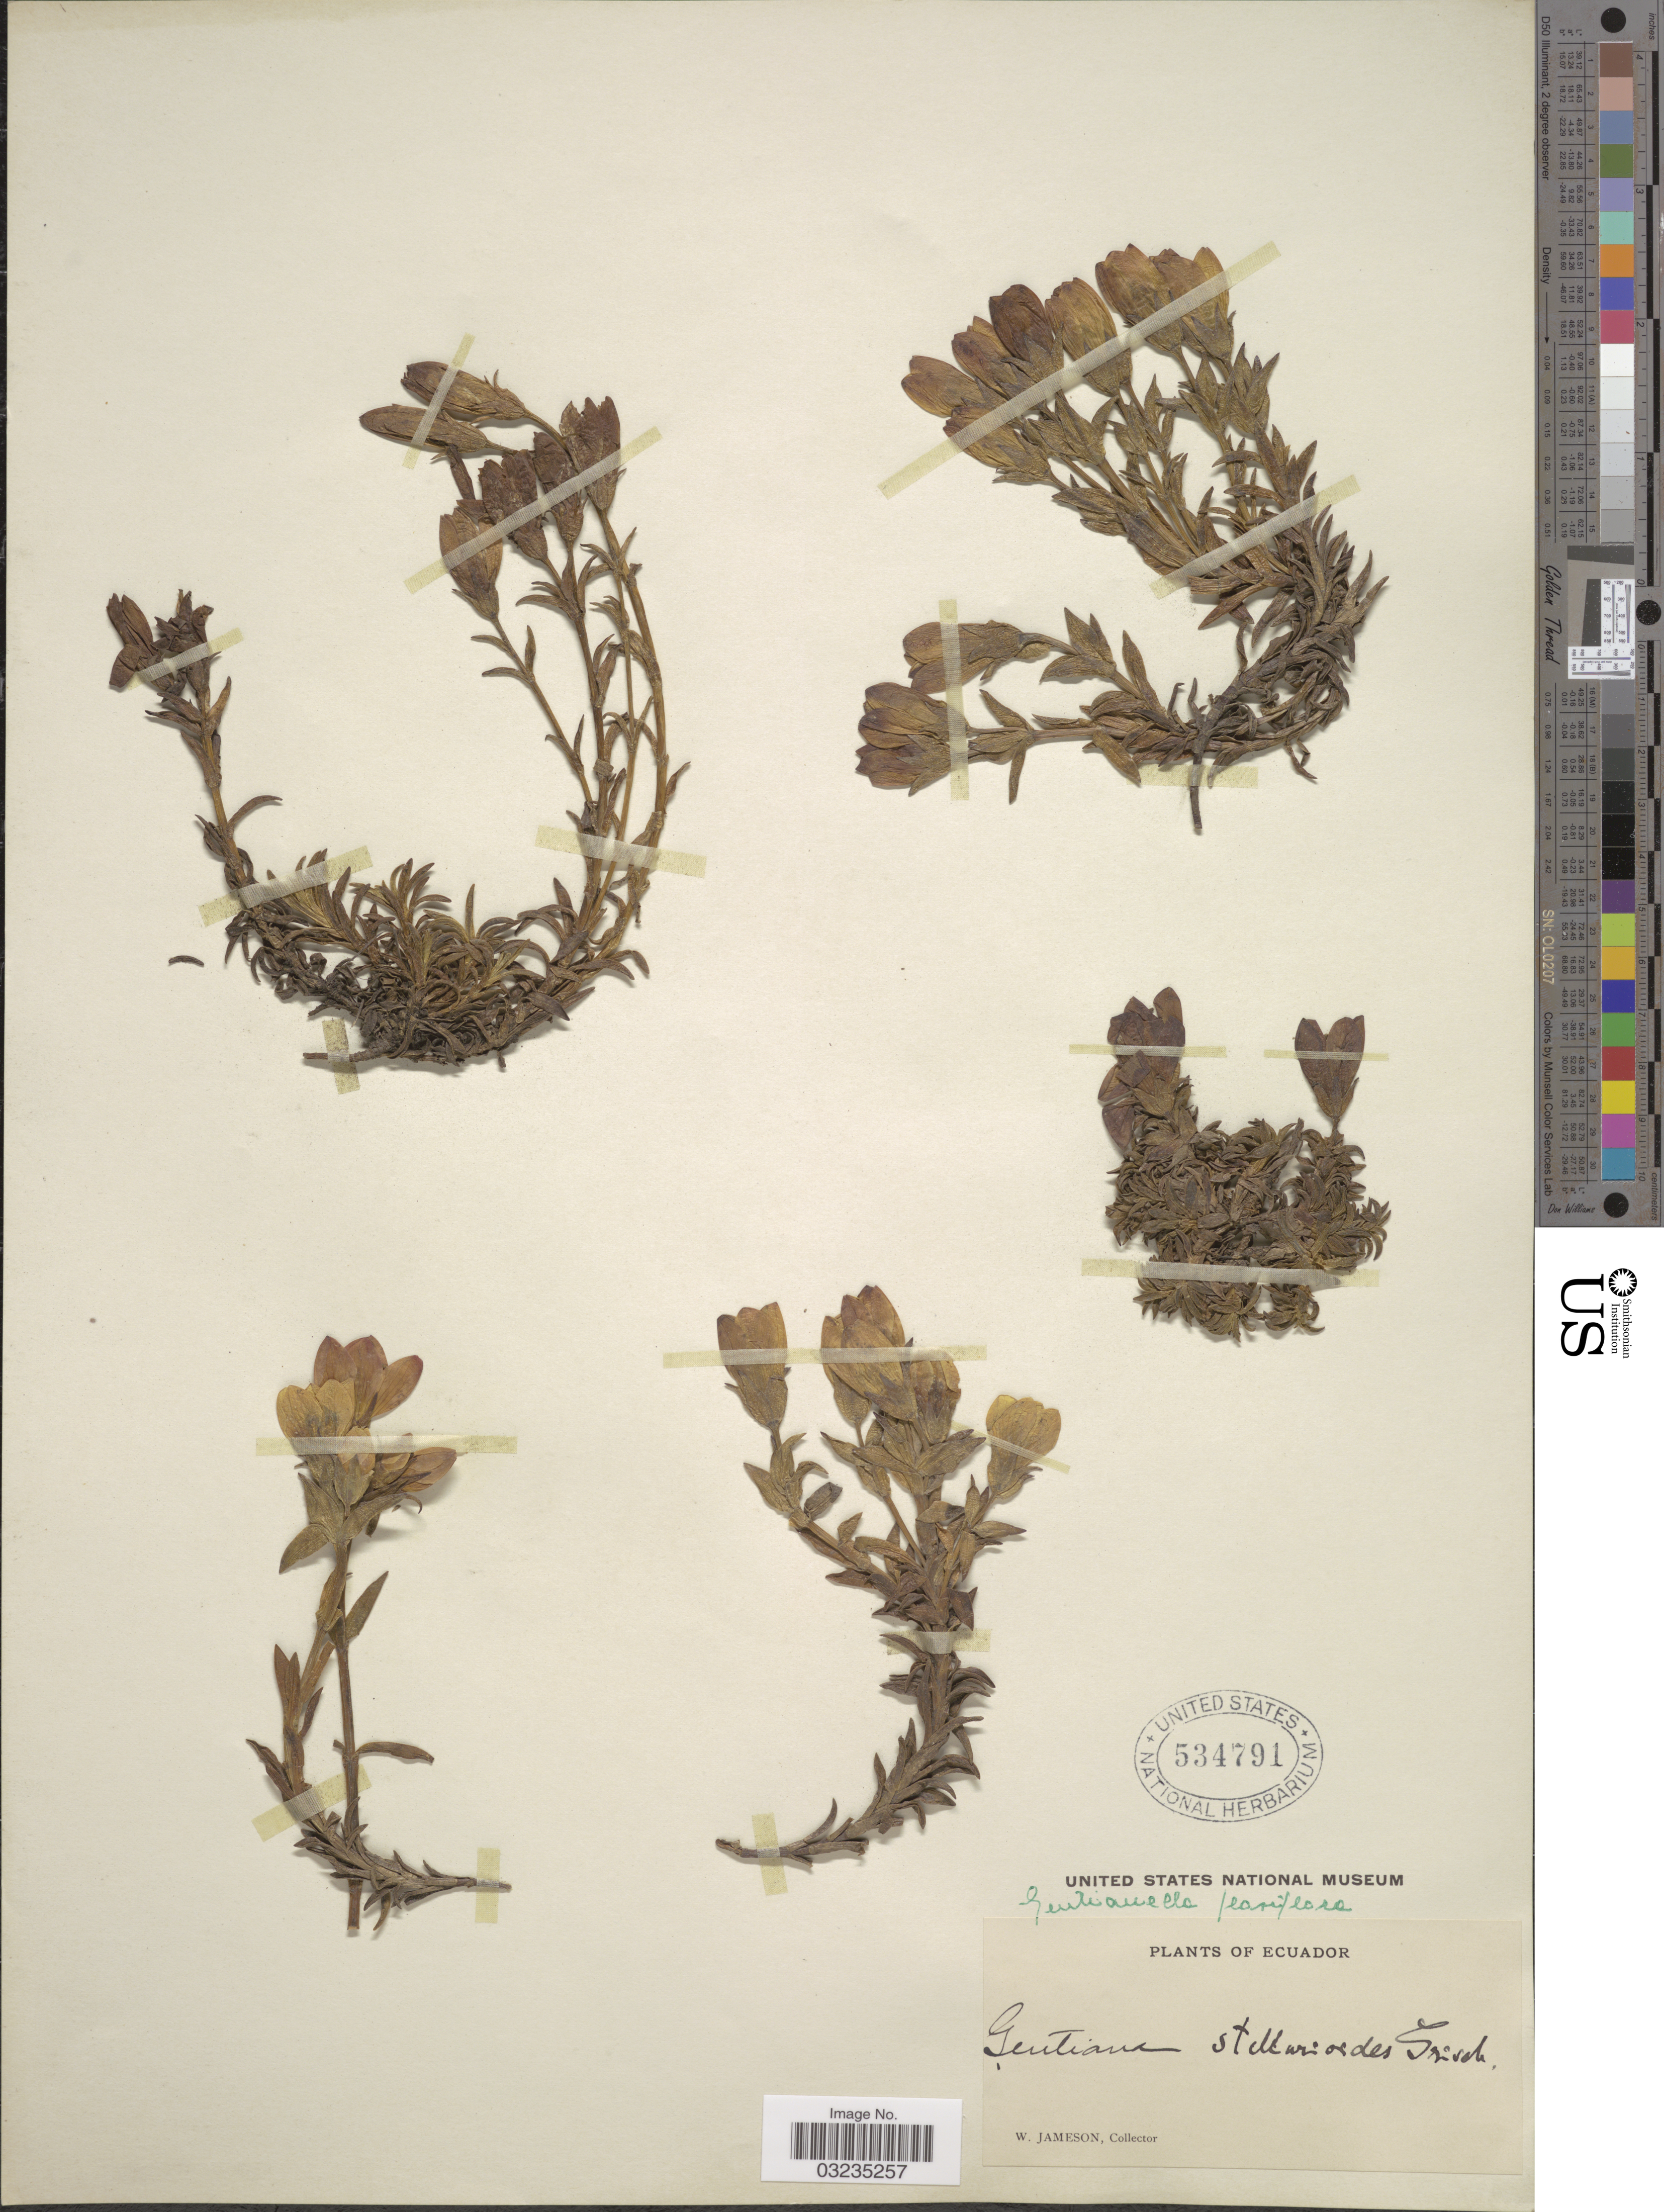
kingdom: Plantae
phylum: Tracheophyta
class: Magnoliopsida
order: Gentianales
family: Gentianaceae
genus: Gentiana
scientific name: Gentiana flaviflora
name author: (Griseb.) Gilg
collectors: W. Jameson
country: Ecuador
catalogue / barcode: US 534791